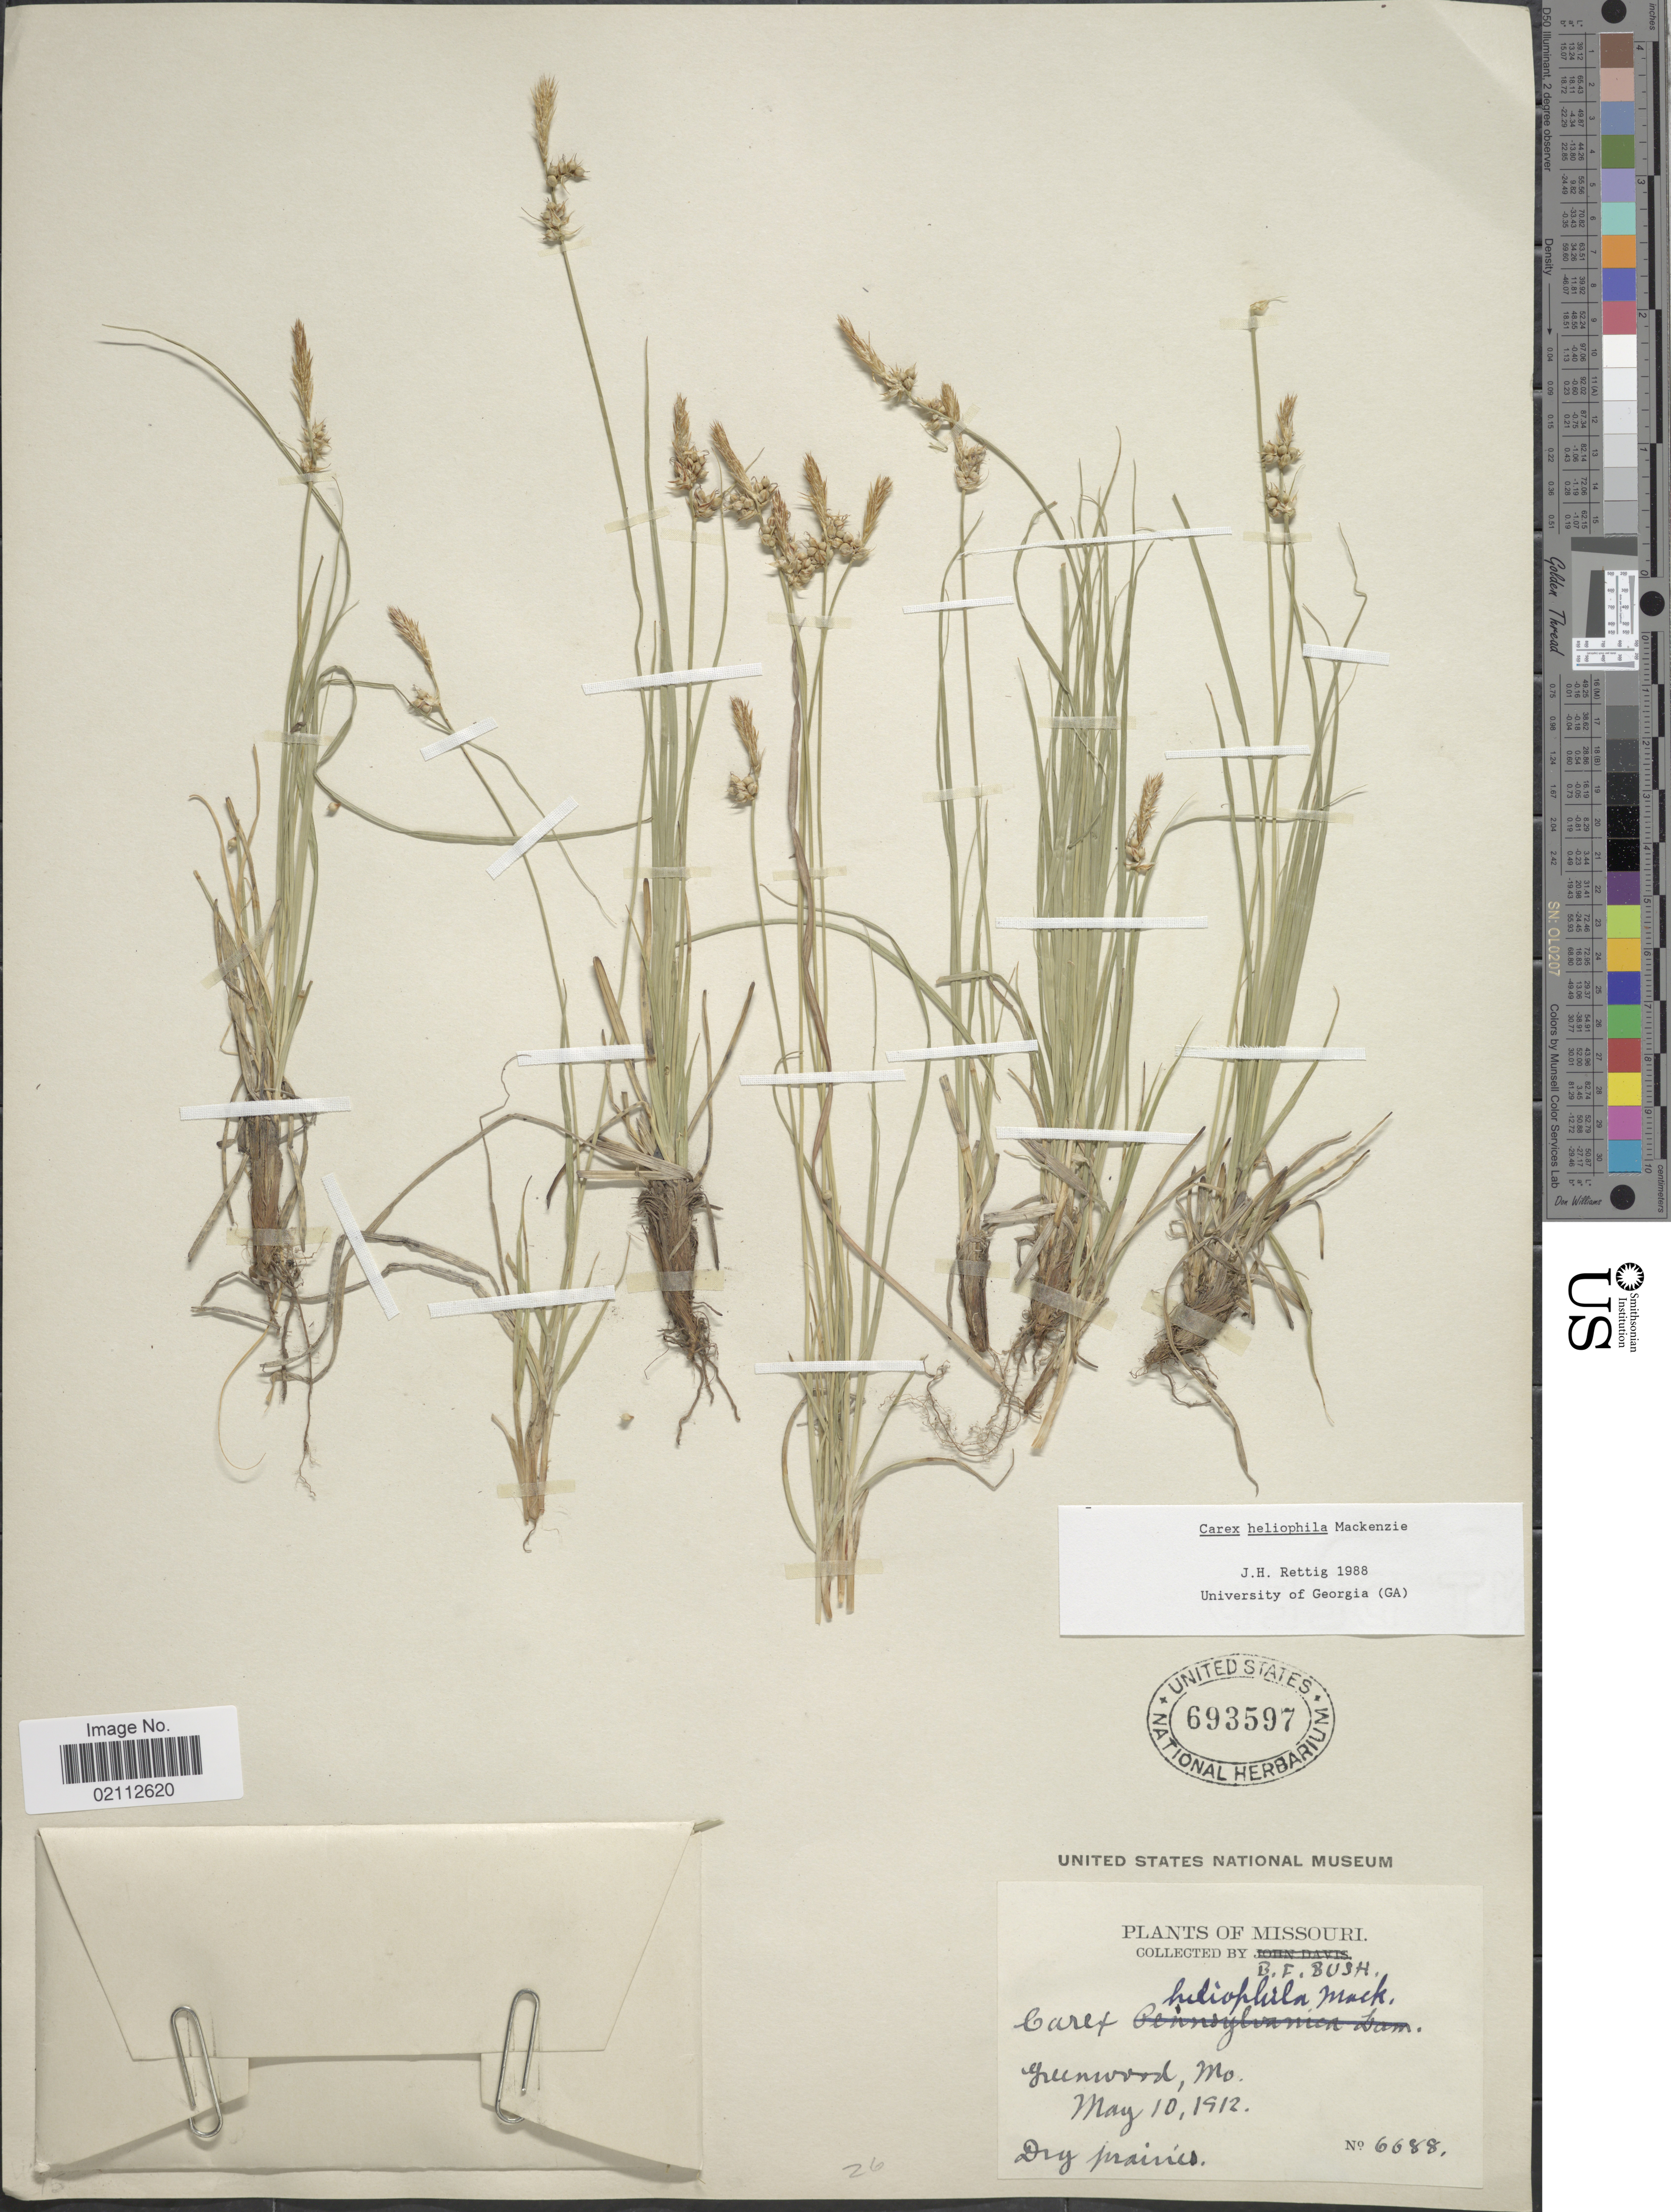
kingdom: Plantae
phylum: Tracheophyta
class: Liliopsida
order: Poales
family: Cyperaceae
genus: Carex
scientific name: Carex heliophila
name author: Mack.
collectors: B. F. Bush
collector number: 6688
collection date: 1912-05-10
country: United States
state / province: Missouri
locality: Greenwood, dry prairies.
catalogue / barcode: US 693597